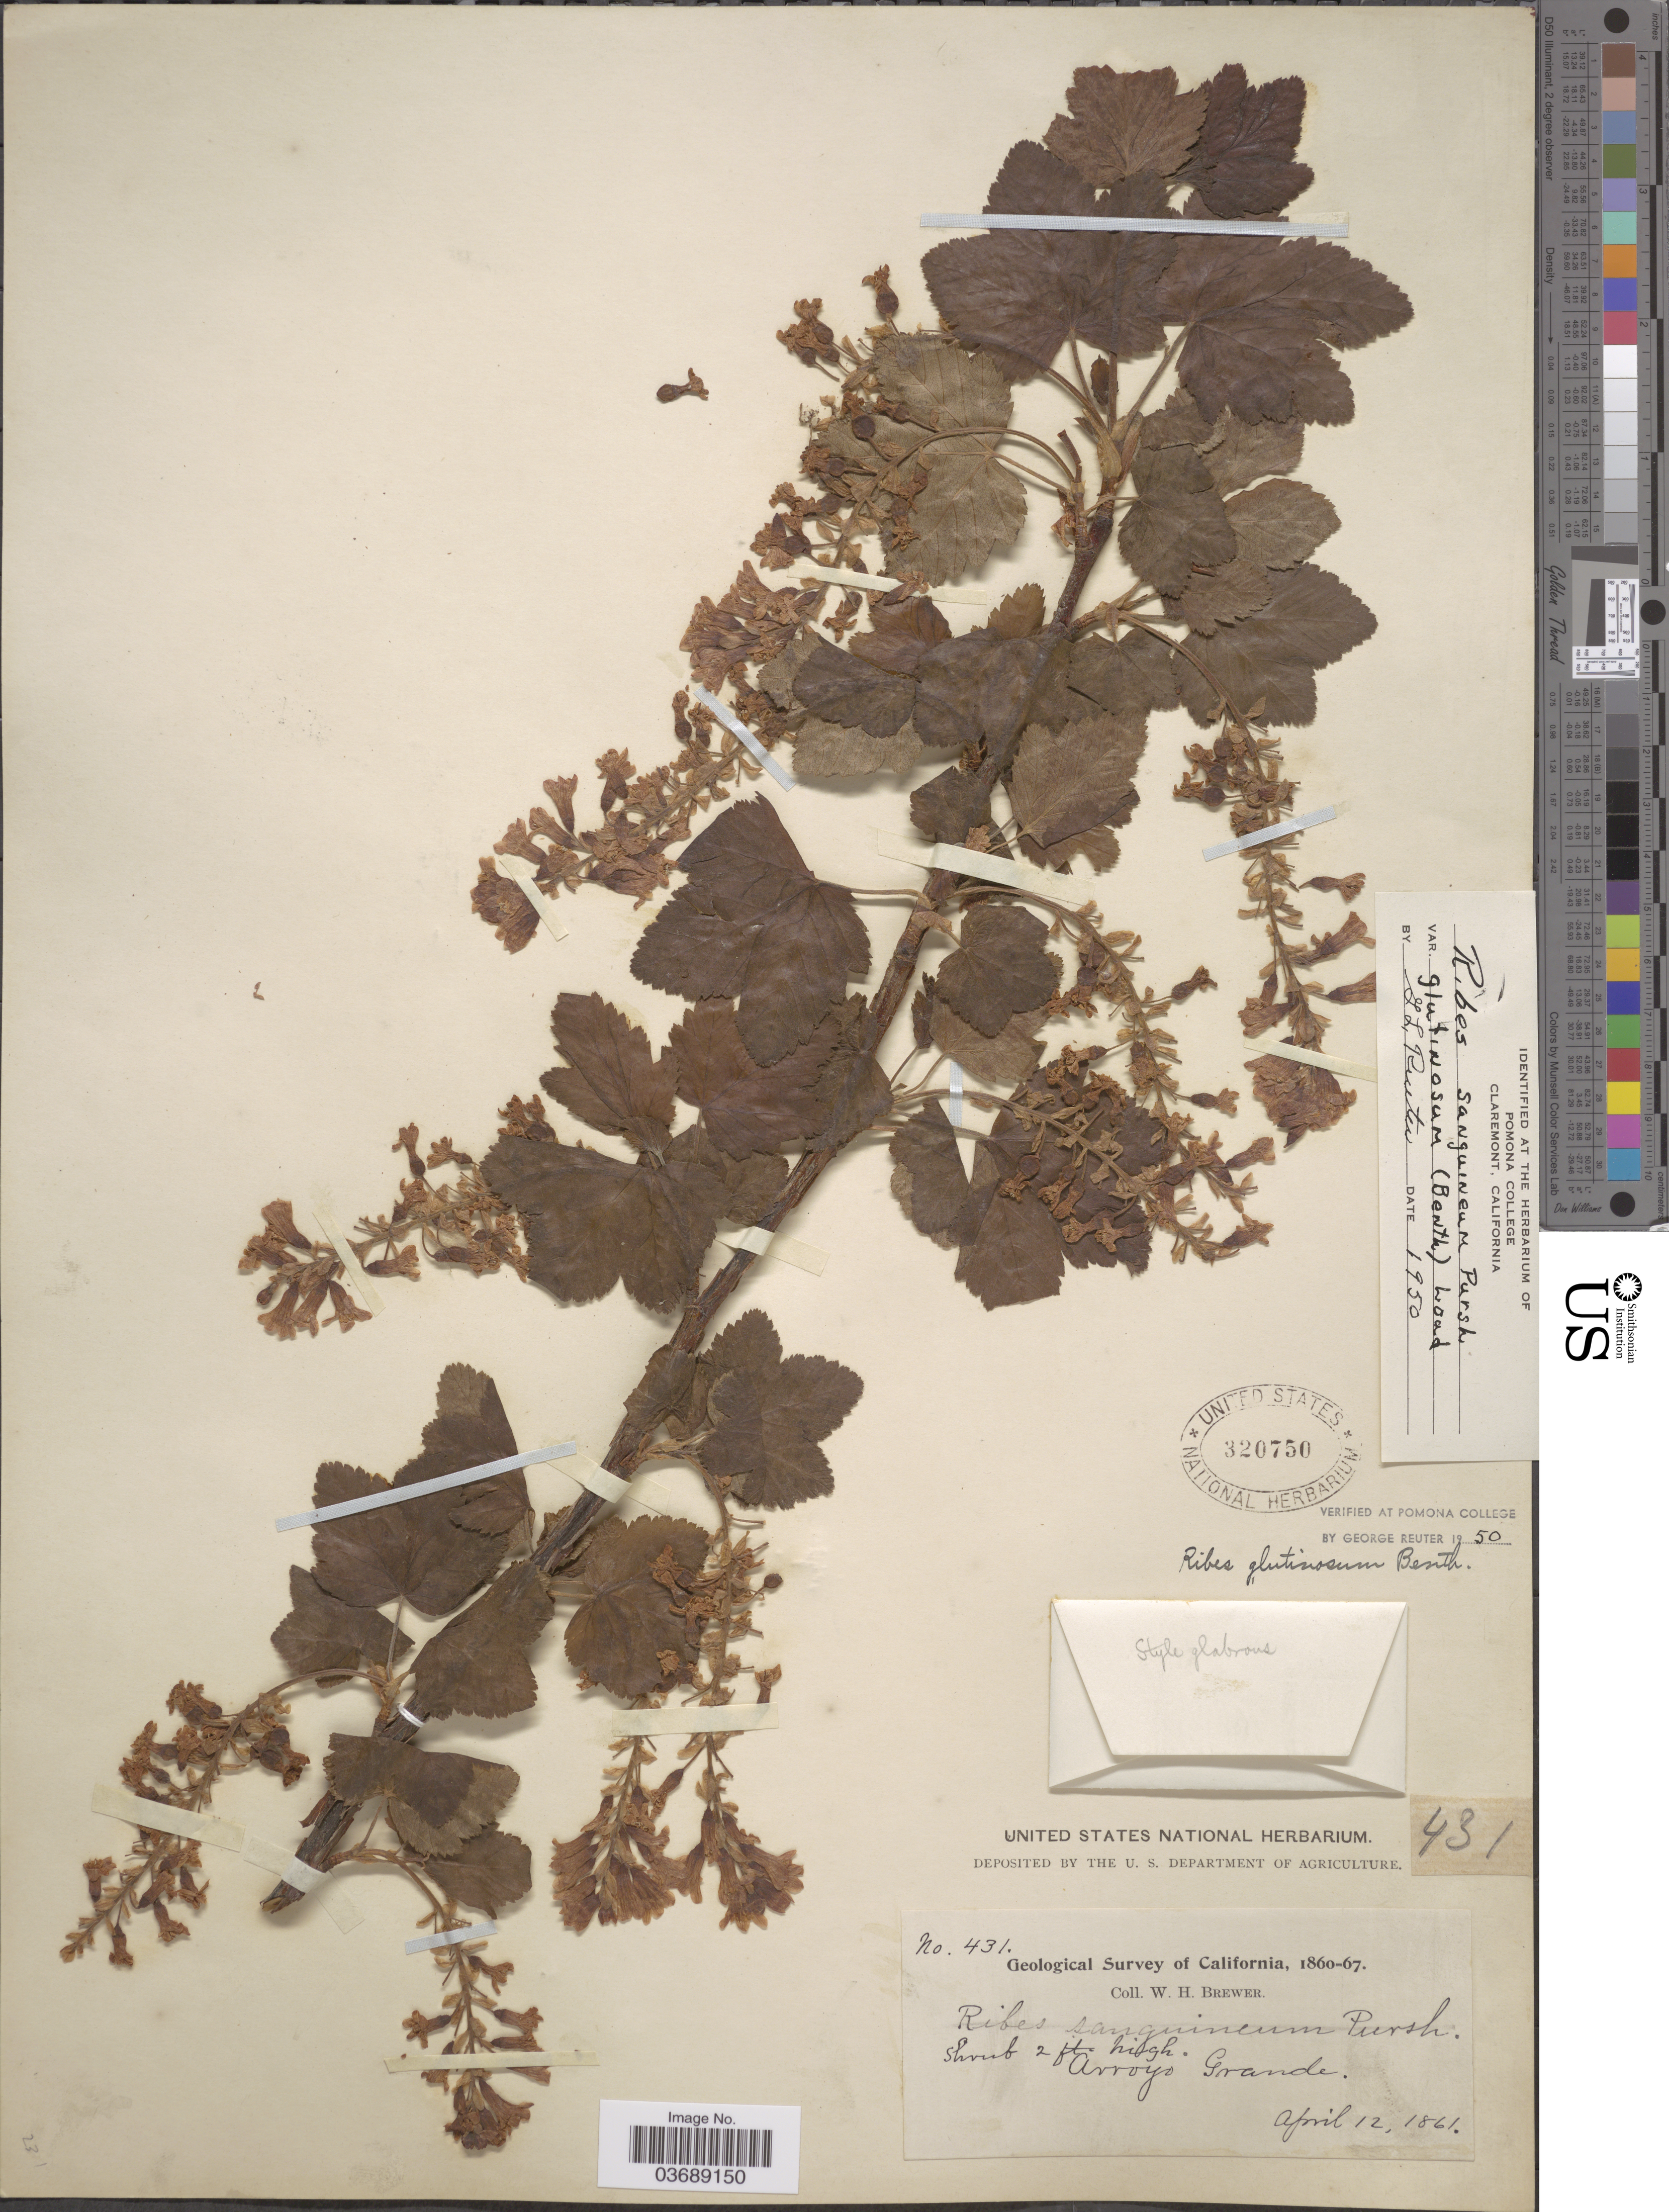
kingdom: Plantae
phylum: Tracheophyta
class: Magnoliopsida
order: Saxifragales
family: Grossulariaceae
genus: Ribes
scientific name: Ribes sanguineum var. glutinosum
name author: (Benth.) Loudon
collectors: W. H. Brewer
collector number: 431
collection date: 1861-04-12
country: United States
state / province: California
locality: Arroyo Grande.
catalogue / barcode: US 320750